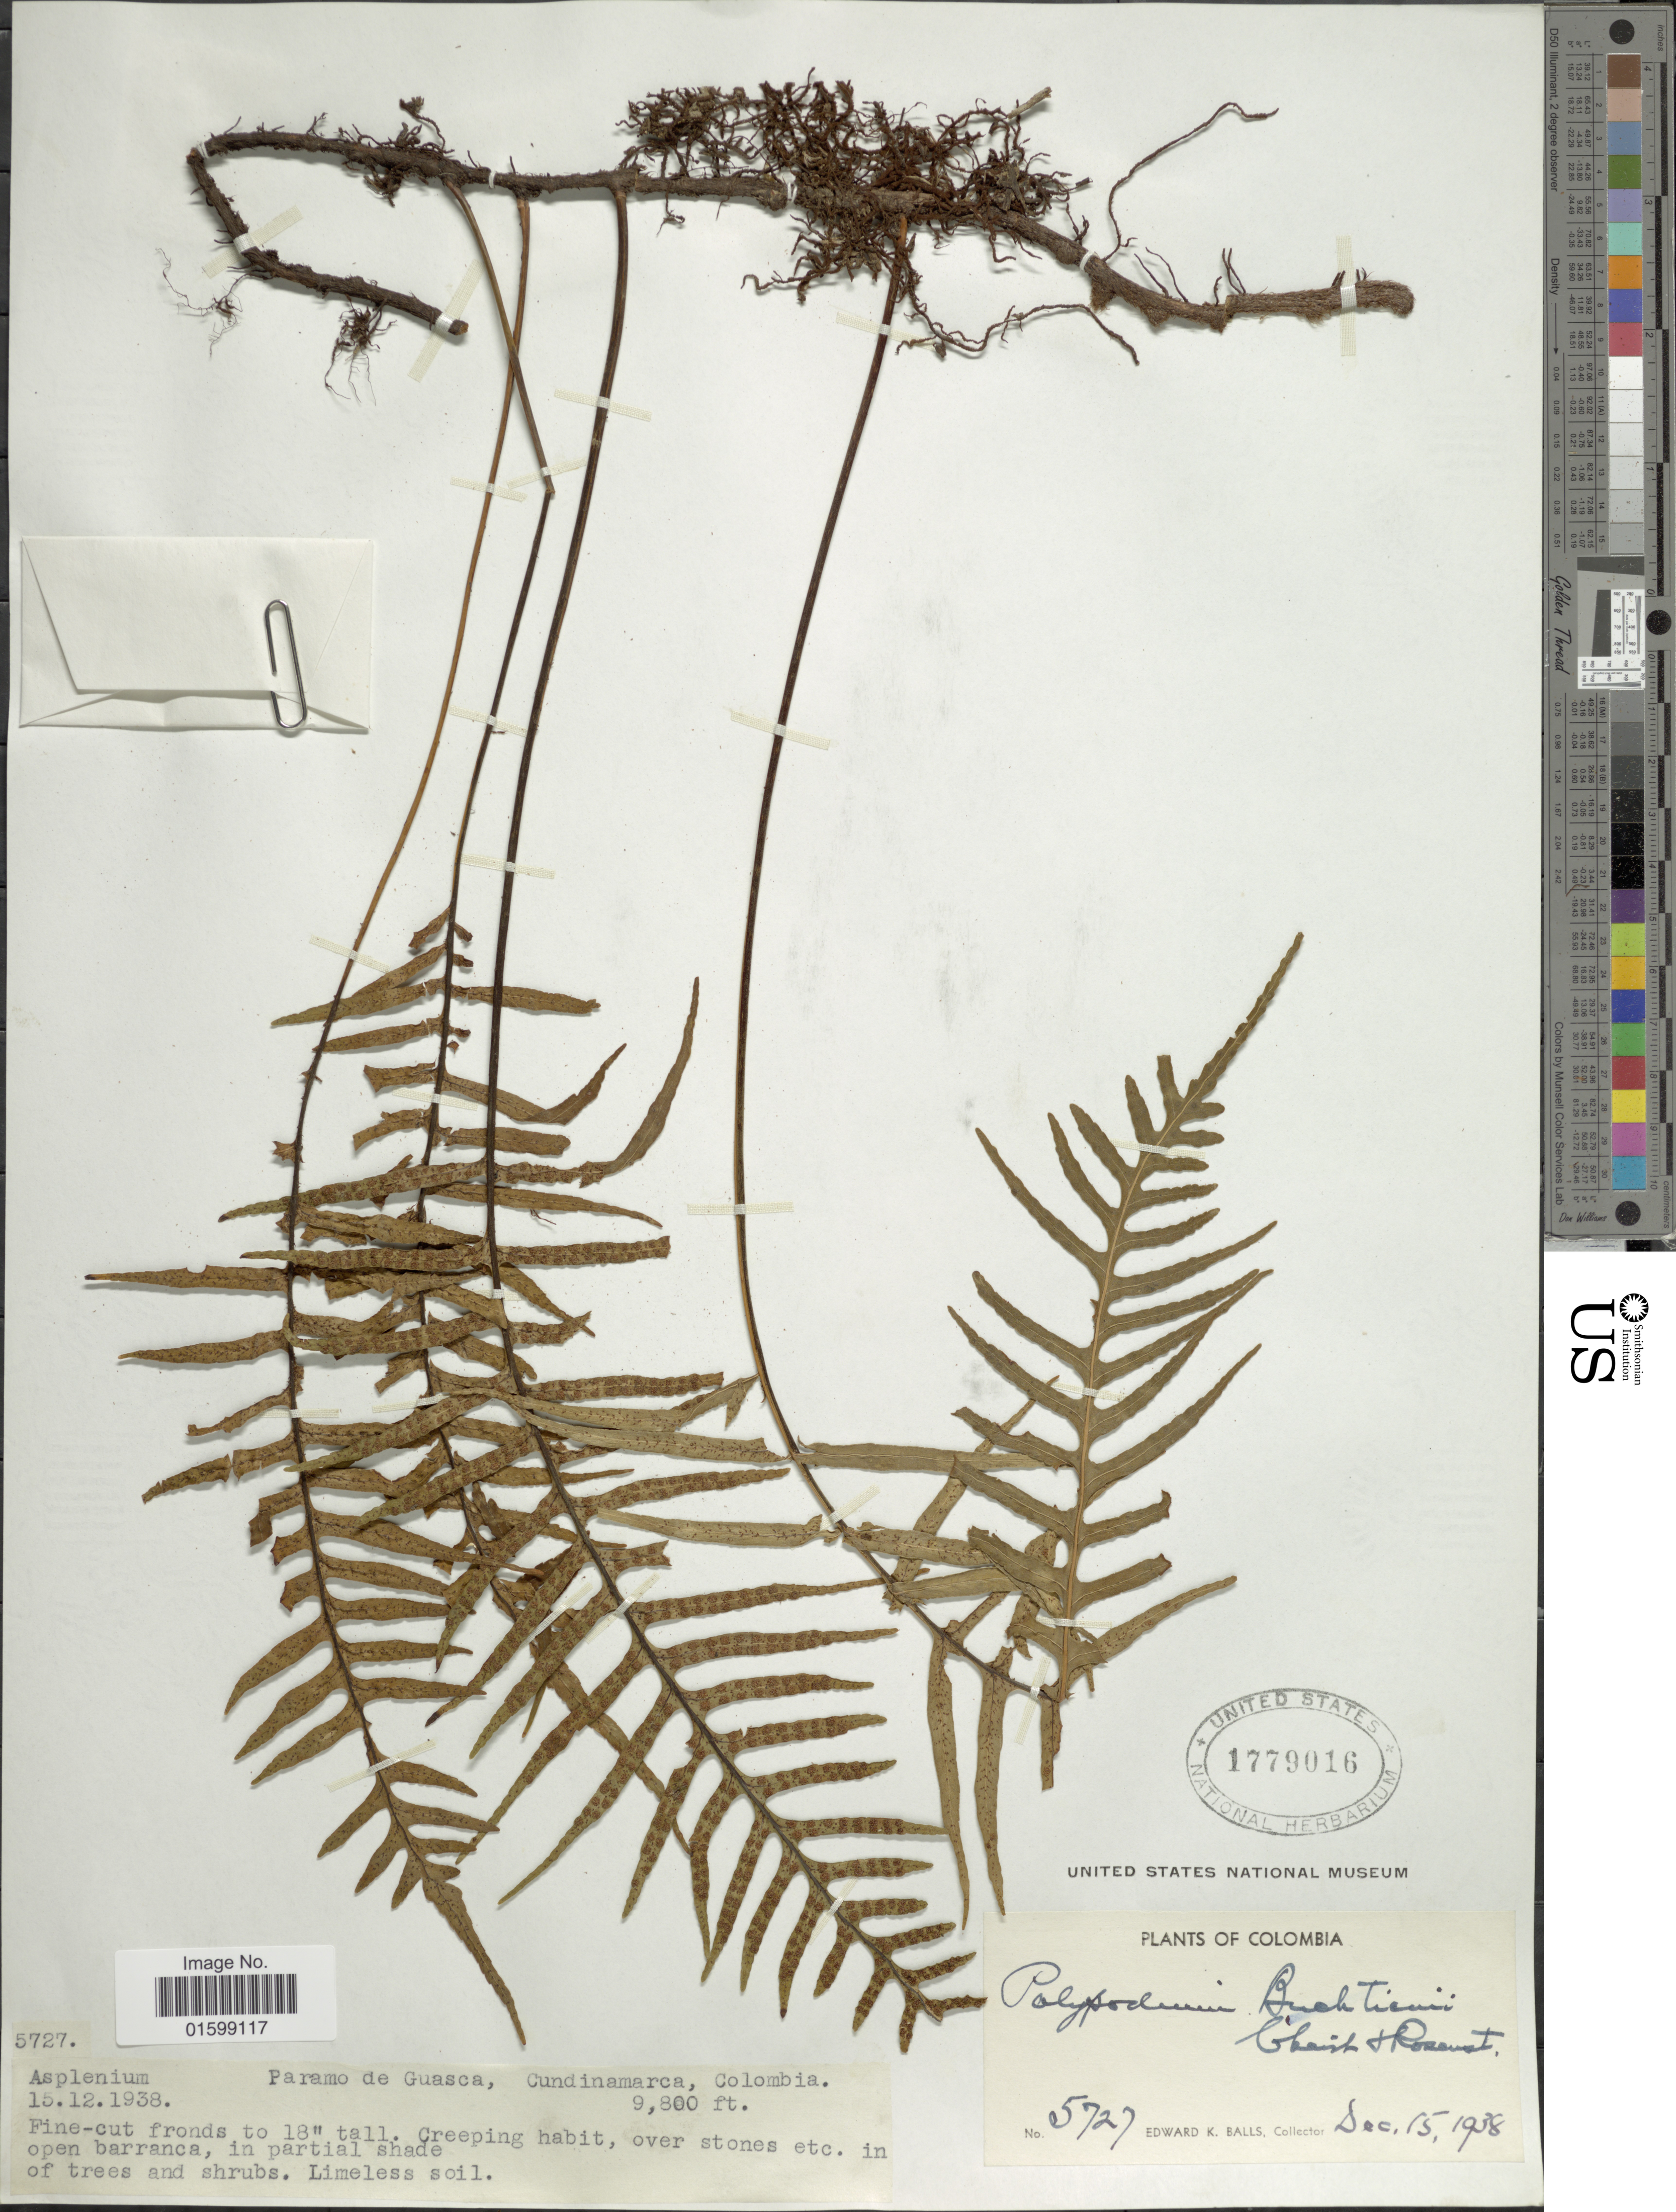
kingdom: Plantae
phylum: Tracheophyta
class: Polypodiopsida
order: Polypodiales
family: Polypodiaceae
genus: Pleopeltis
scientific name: Pleopeltis buchtienii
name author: (Christ & Rosenst.) A.R. Sm.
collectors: E. K. Balls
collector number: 5727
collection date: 1938-12-15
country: Colombia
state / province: Cundinamarca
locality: Paramo de Guasca, in open barranca, in partial shade of trees and shrubs, limeless soil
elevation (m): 2987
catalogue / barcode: US 1779016